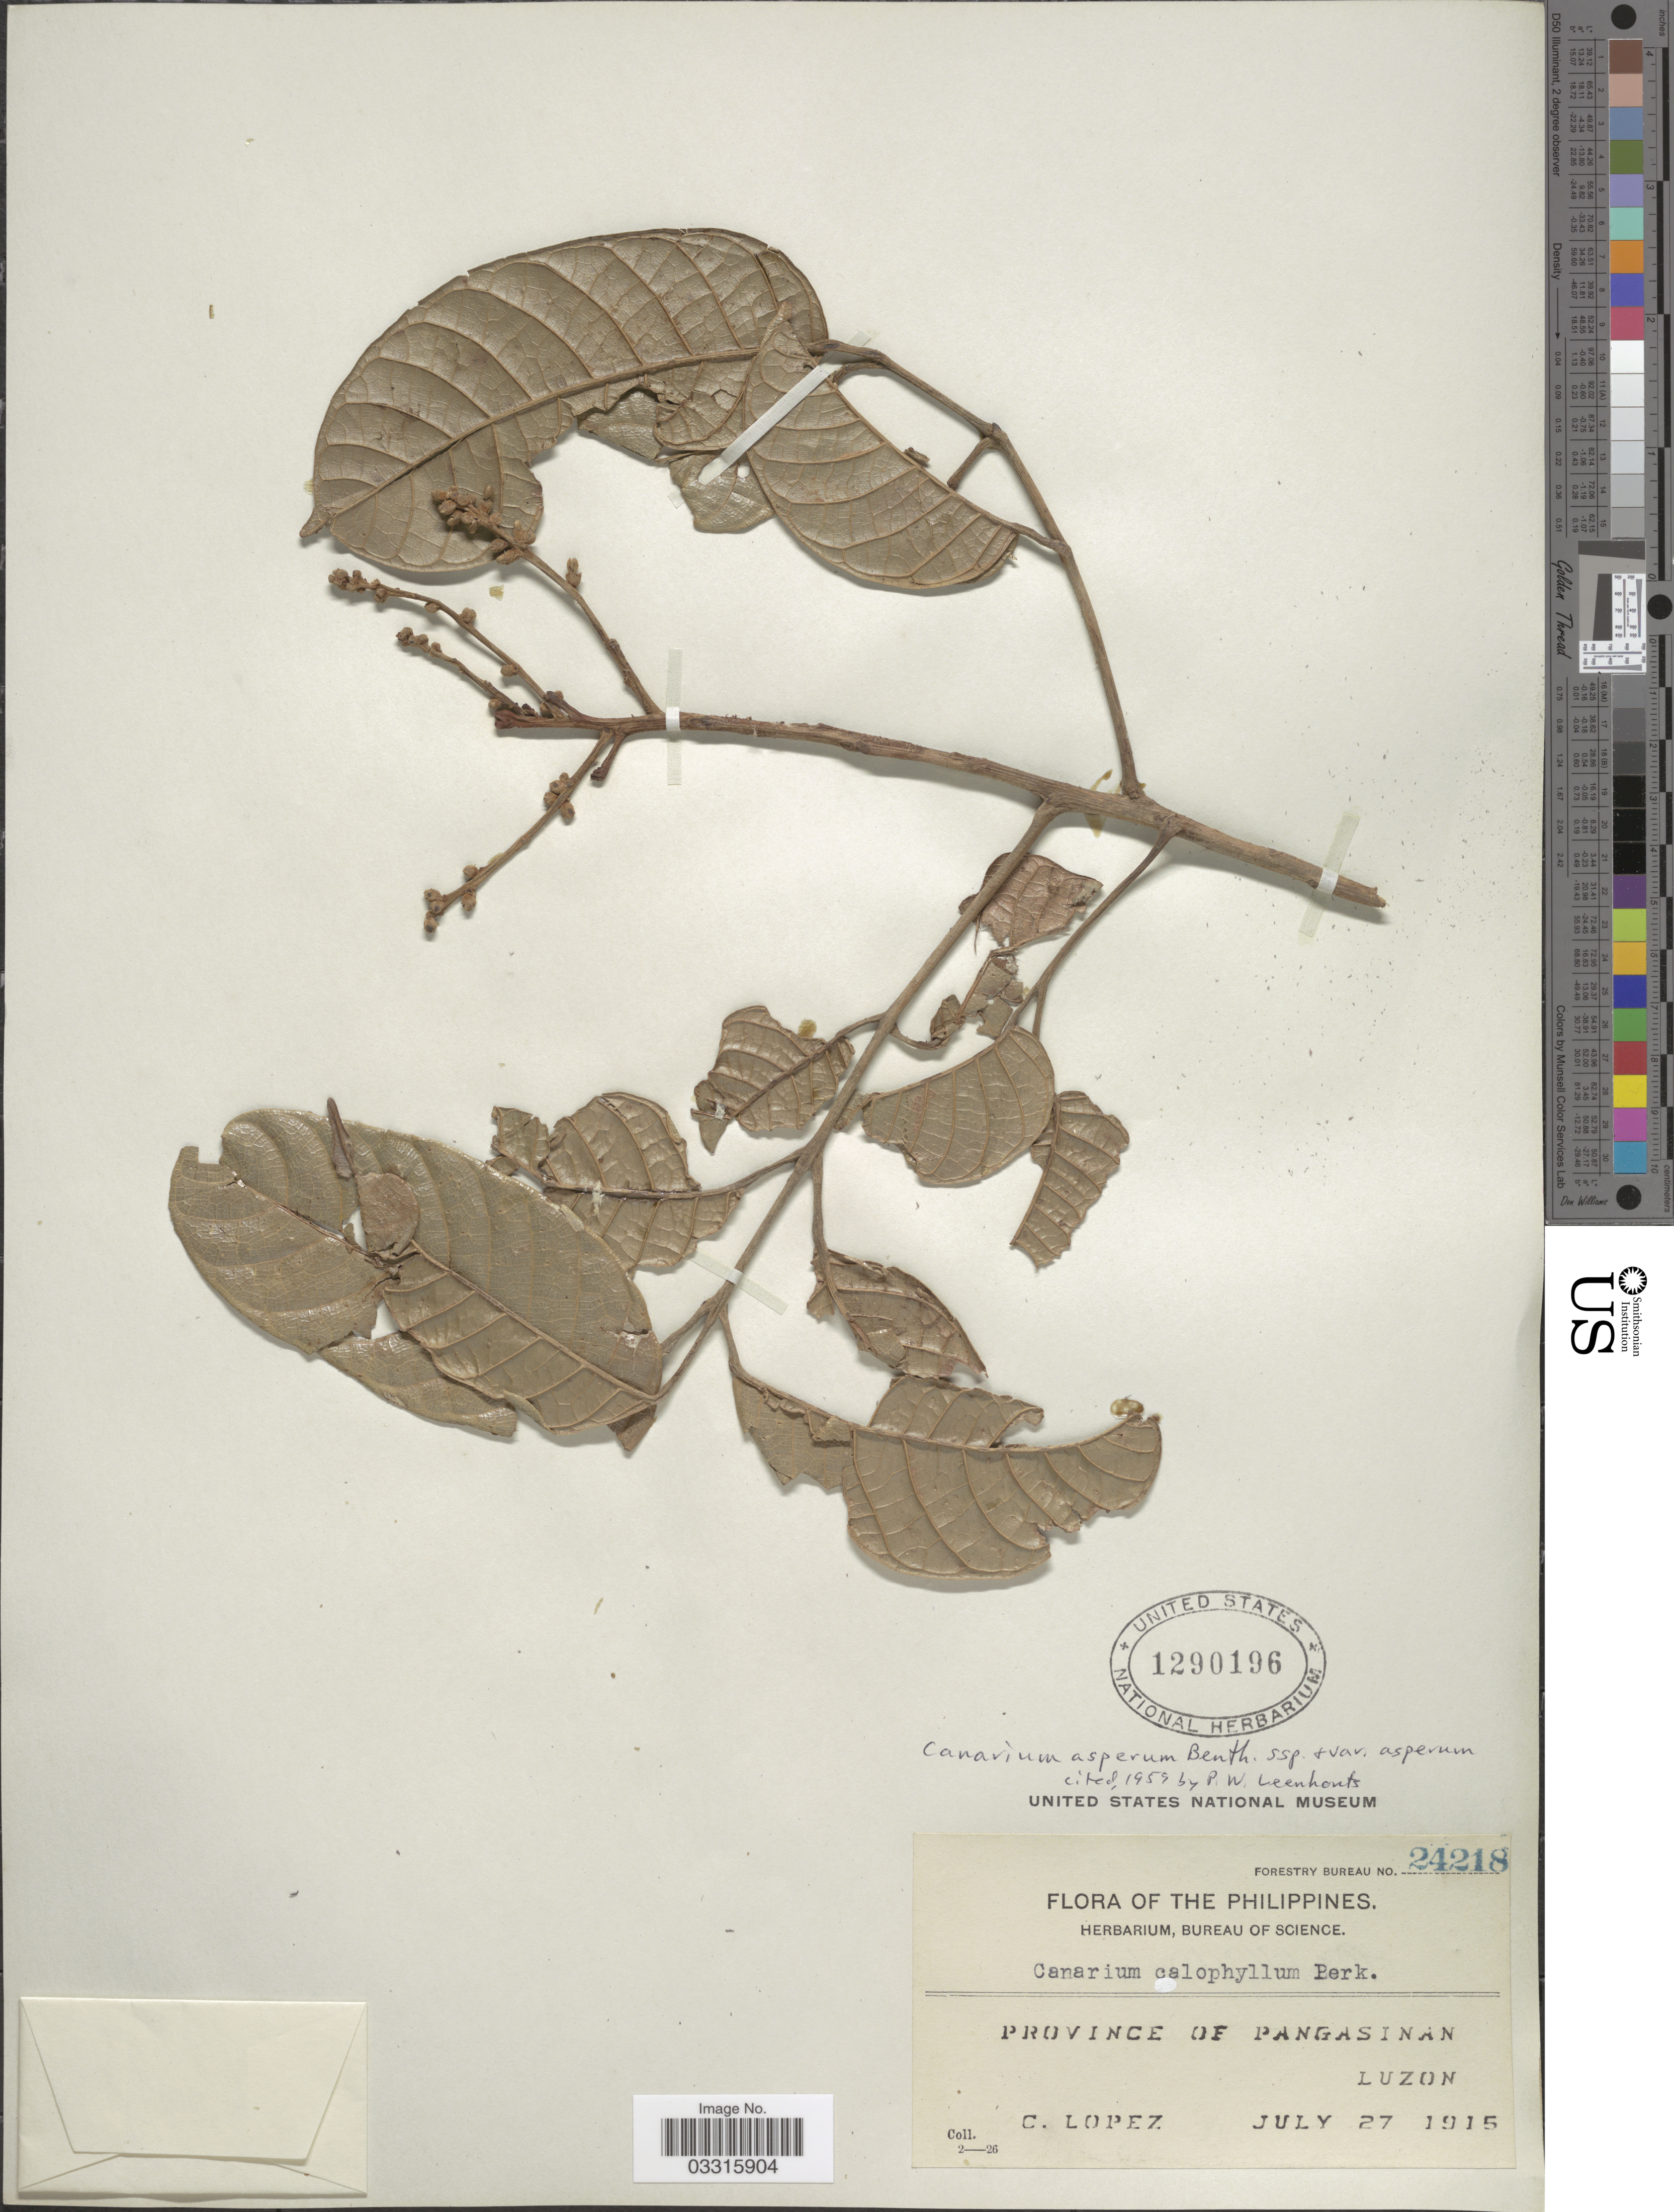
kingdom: Plantae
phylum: Tracheophyta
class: Magnoliopsida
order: Sapindales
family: Burseraceae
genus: Canarium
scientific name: Canarium asperum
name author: Benth.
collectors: C. Lopez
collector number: Forestry Bureau 24218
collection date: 1915-07-27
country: Philippines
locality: Province of Pangasinan. Luzon.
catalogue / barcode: US 1290196